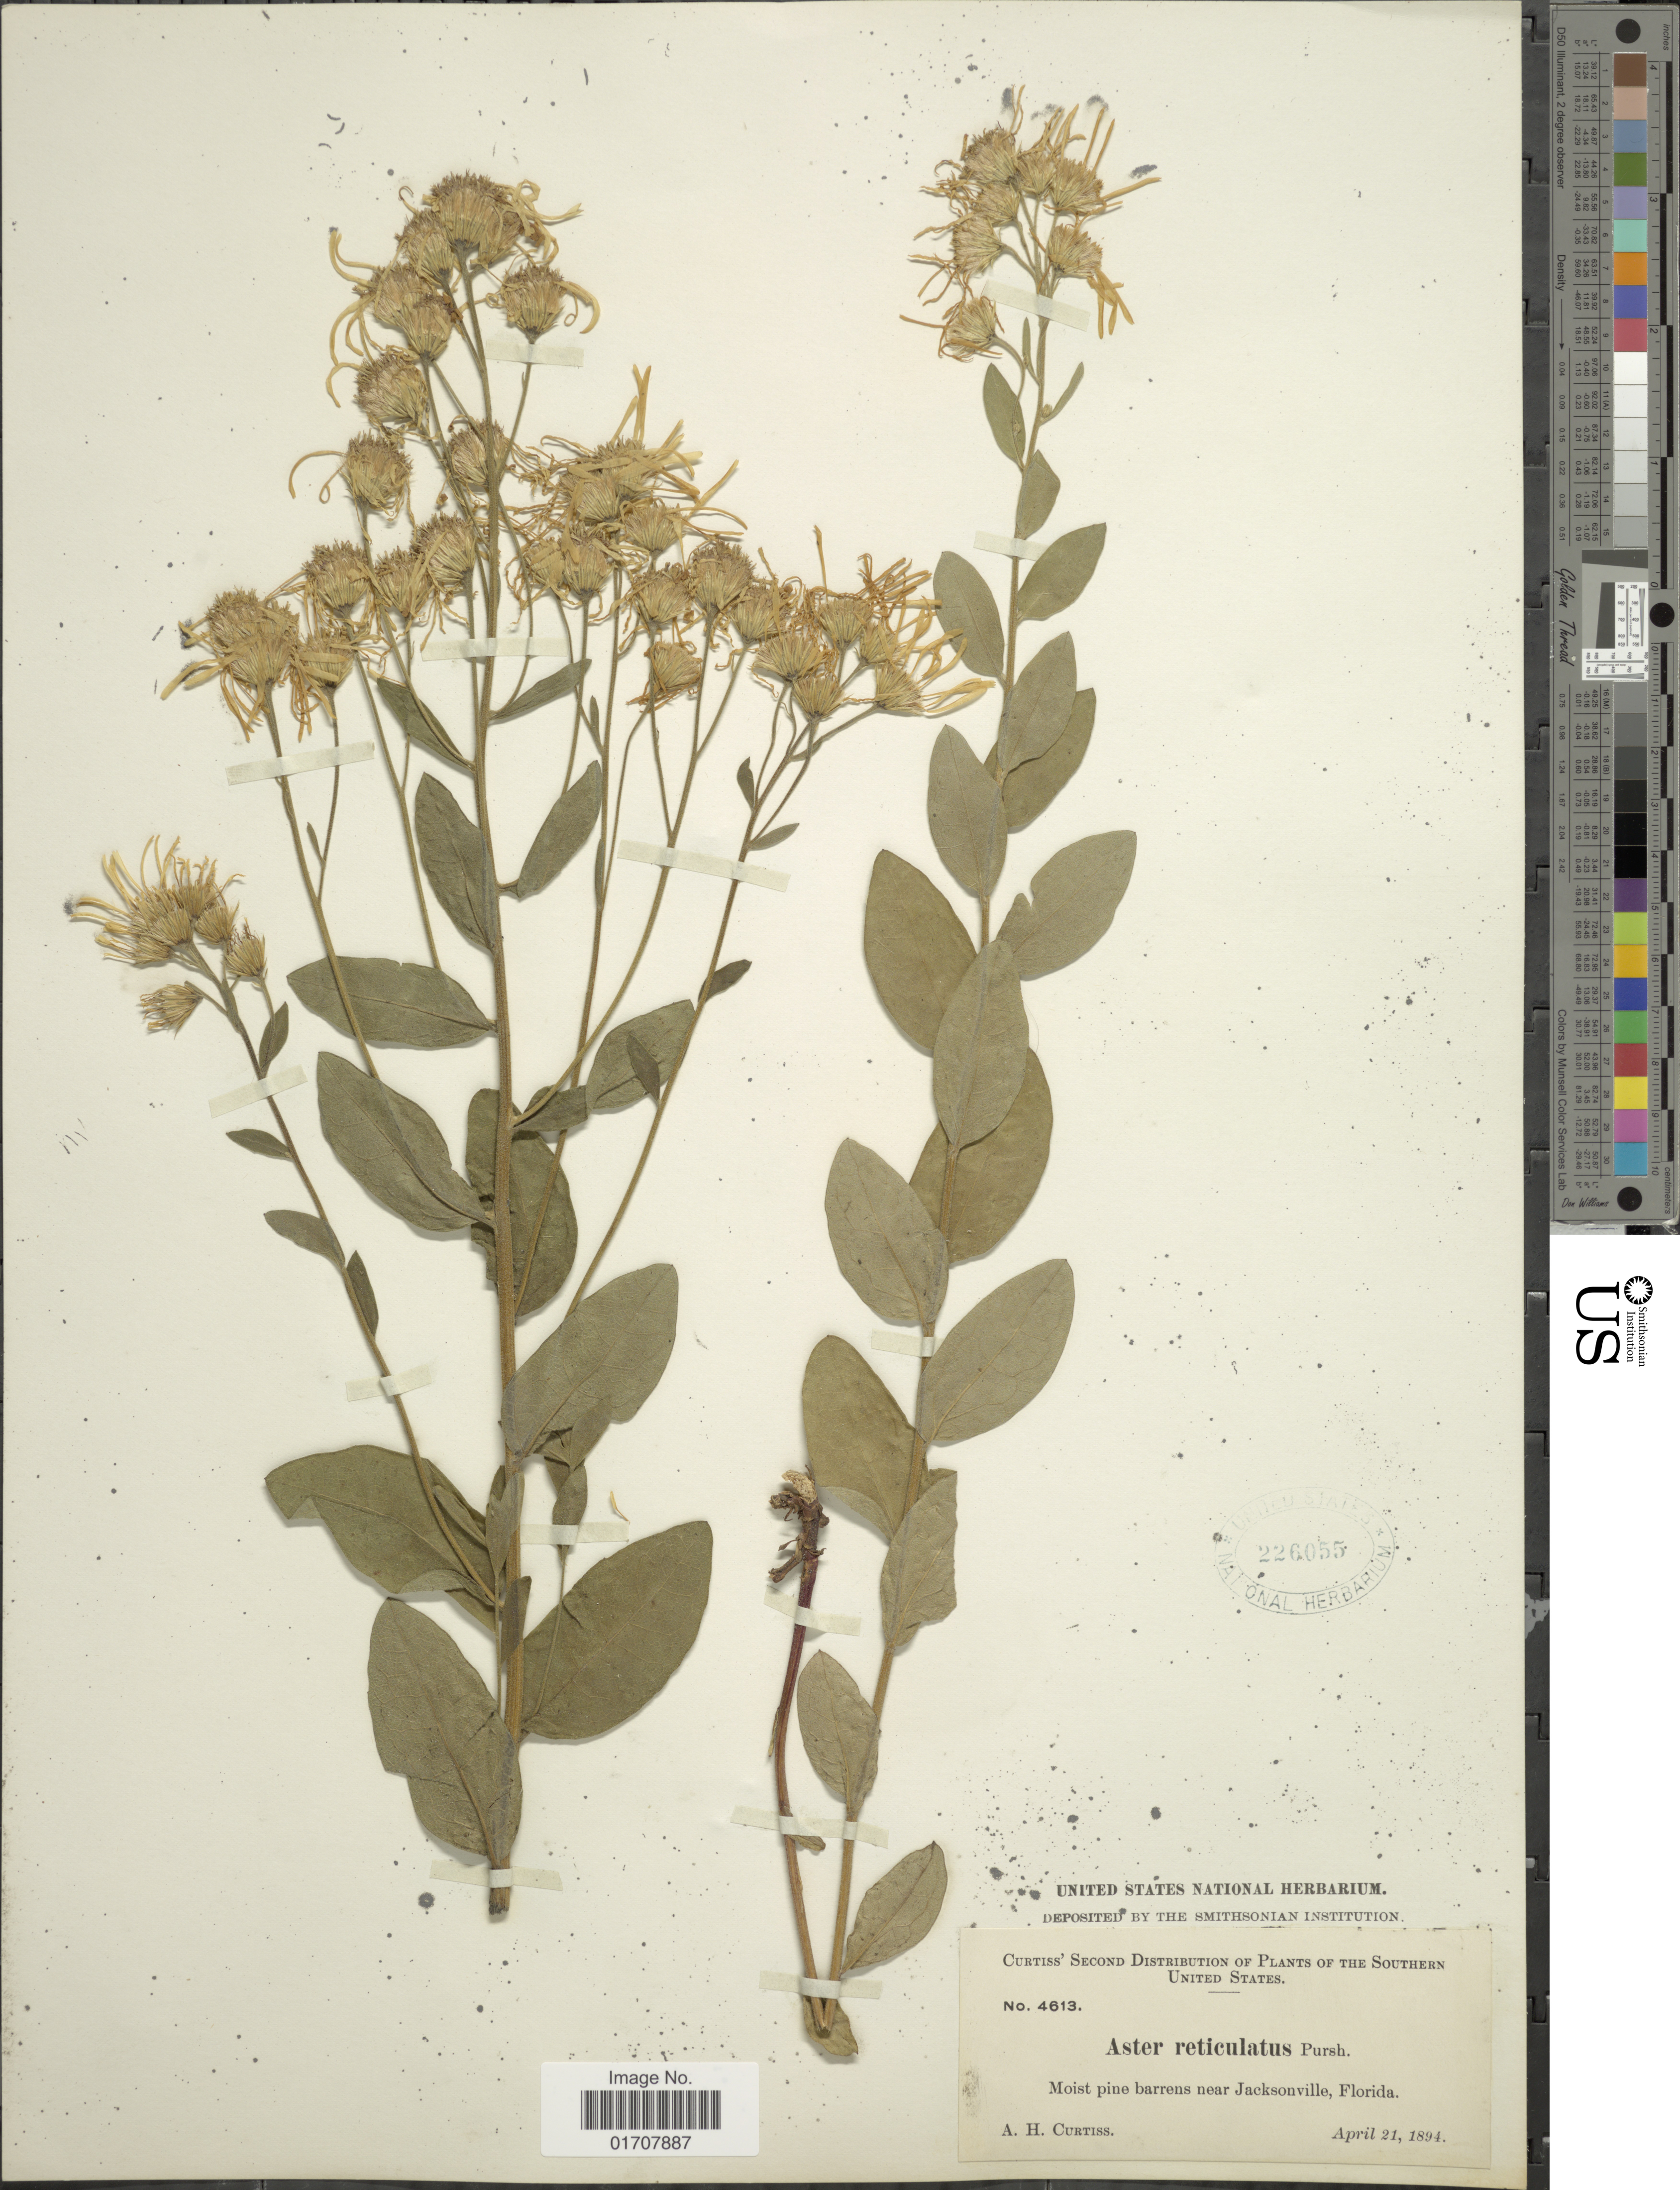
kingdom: Plantae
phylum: Tracheophyta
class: Magnoliopsida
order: Asterales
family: Asteraceae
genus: Oclemena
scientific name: Oclemena reticulata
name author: (Pursh) G.L. Nesom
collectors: A. H. Curtiss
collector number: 4613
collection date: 1894-04-21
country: United States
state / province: Florida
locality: Moist pine barrens near Jacksonville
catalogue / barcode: US 226055